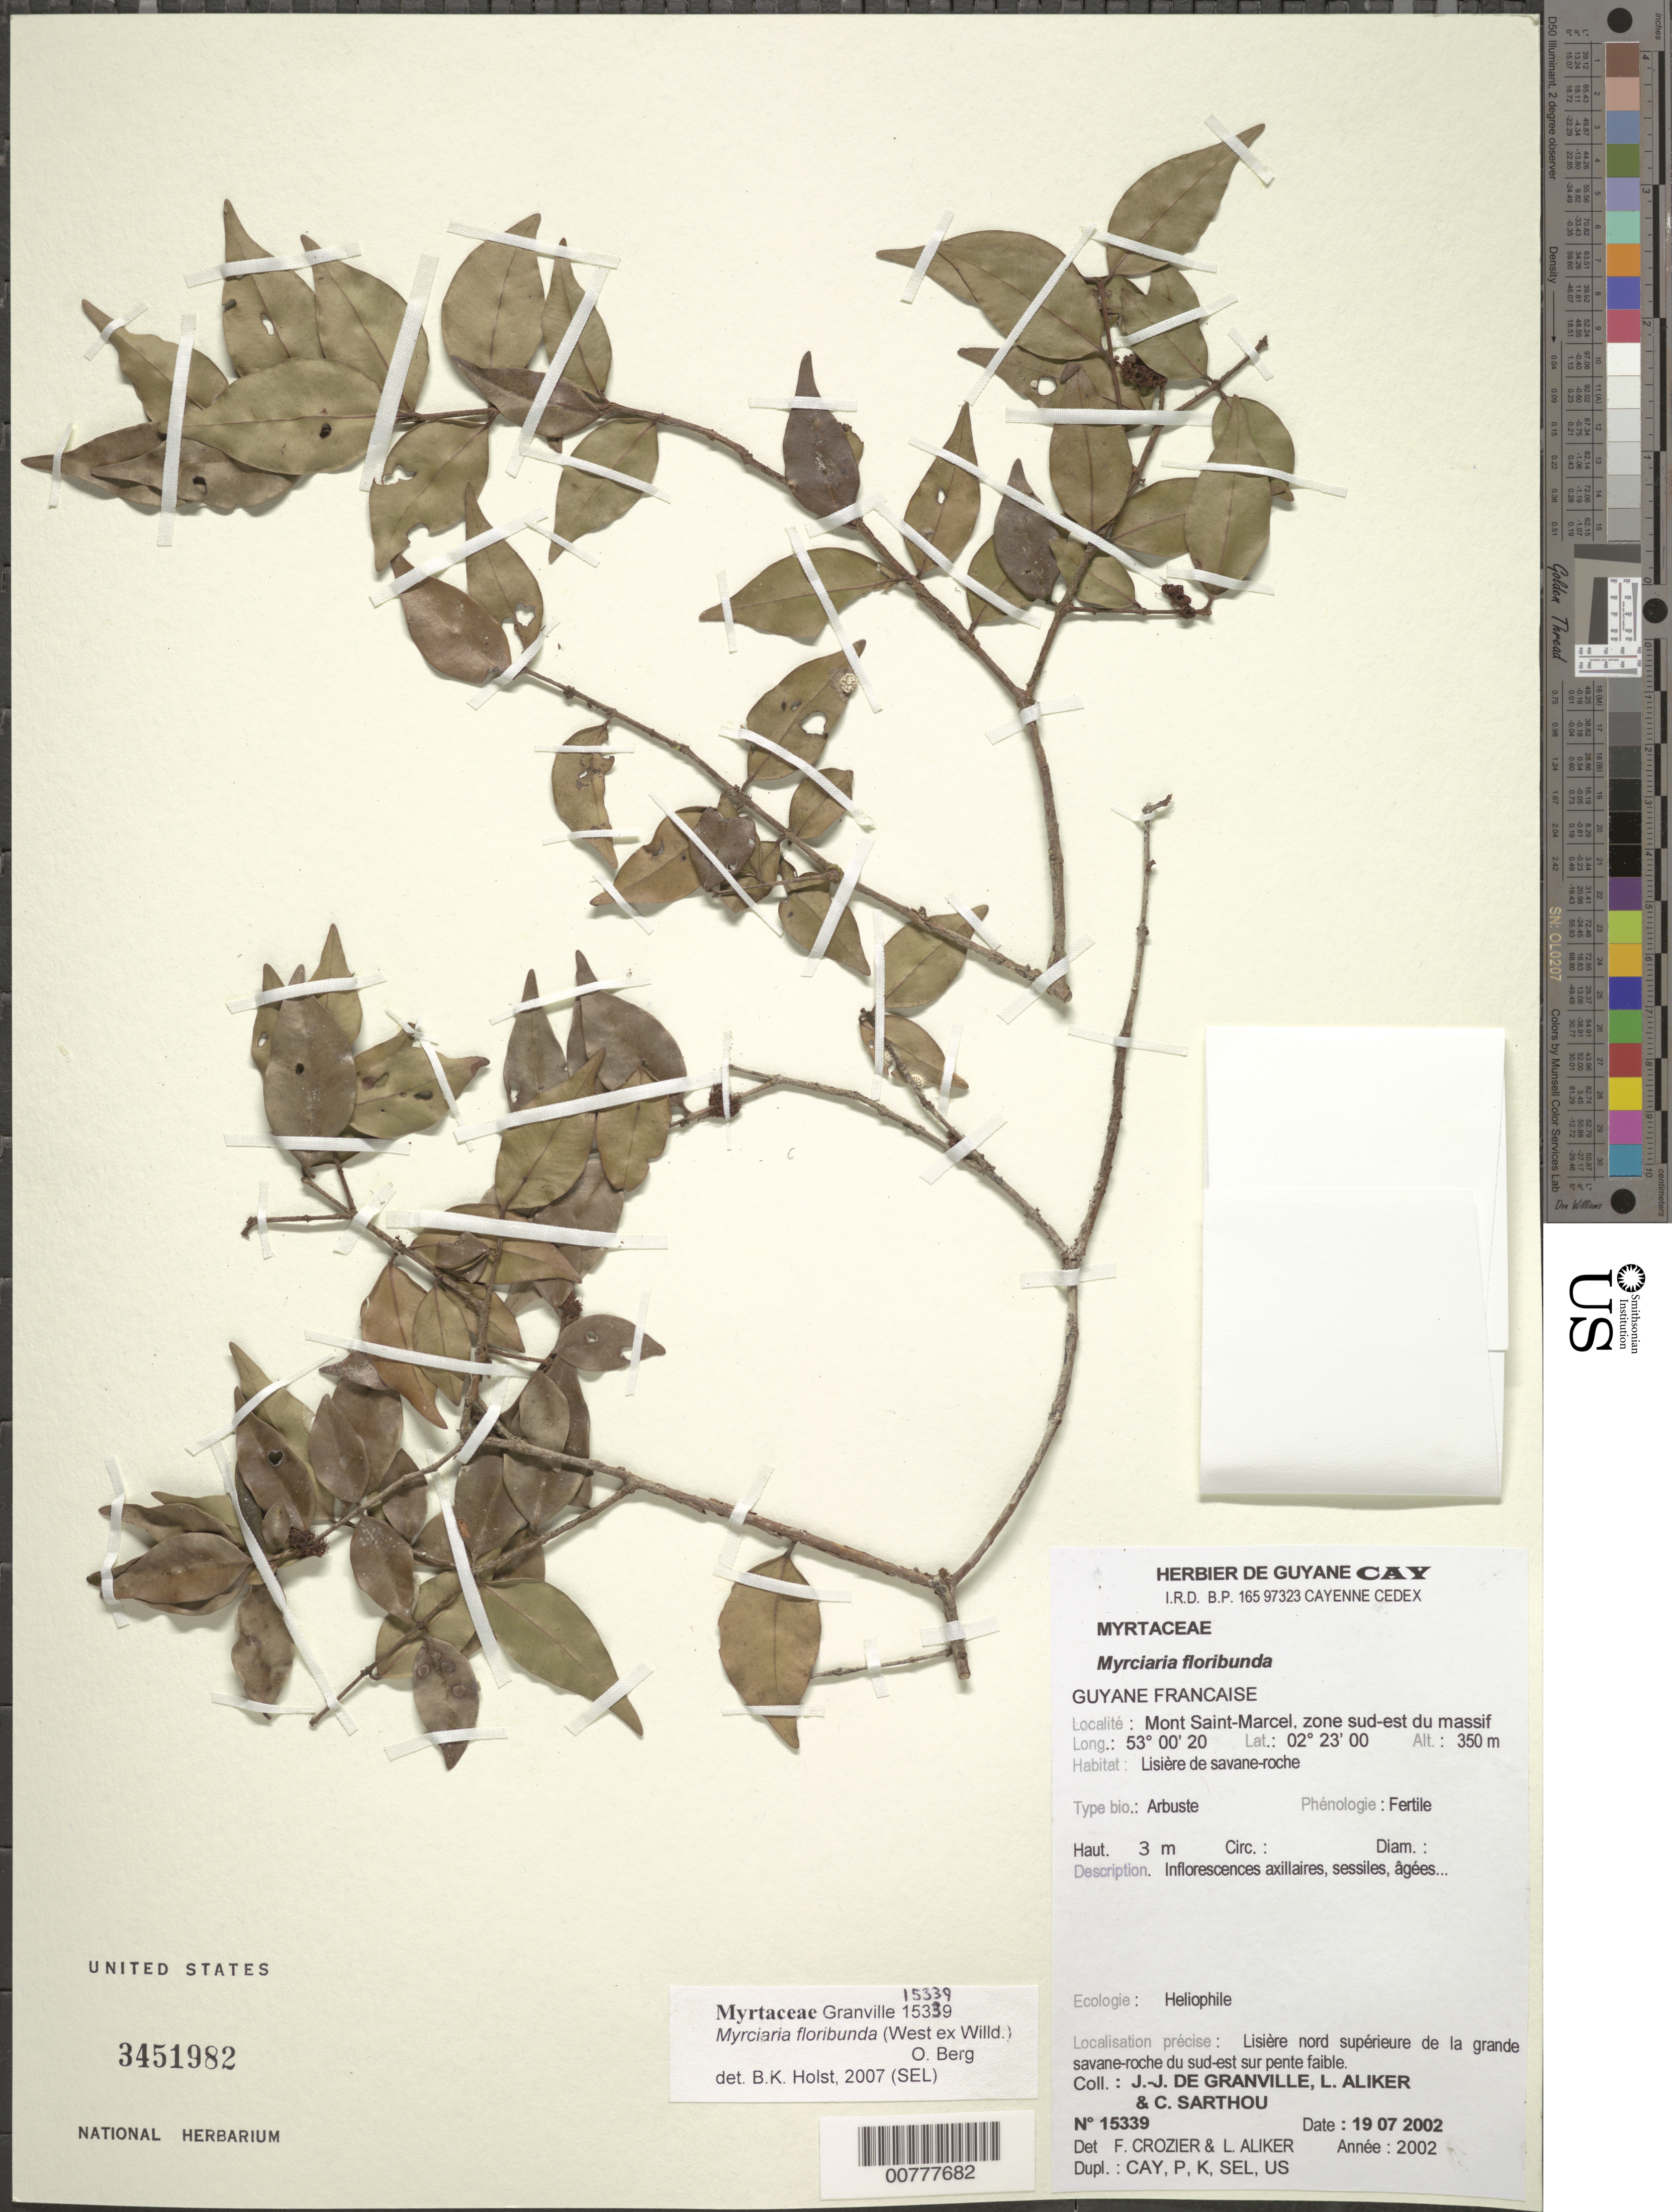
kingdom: Plantae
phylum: Tracheophyta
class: Magnoliopsida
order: Myrtales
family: Myrtaceae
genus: Myrciaria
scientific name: Myrciaria floribunda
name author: (H. West ex Willd.) O. Berg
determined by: Holst, Bruce K.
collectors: J.-J. de Granville, L. Aliker & C. Sarthou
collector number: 15339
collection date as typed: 19-Jul-02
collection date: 2002-07-19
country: French Guiana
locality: Mont Saint-Marcel, zone Sud-Est du massif, Bassin de l'Yaloupi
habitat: Lisière de savane roche, lisière nord superieure de la grande savane-roche du Sud-est sur pente faible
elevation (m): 300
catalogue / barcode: US 3451982